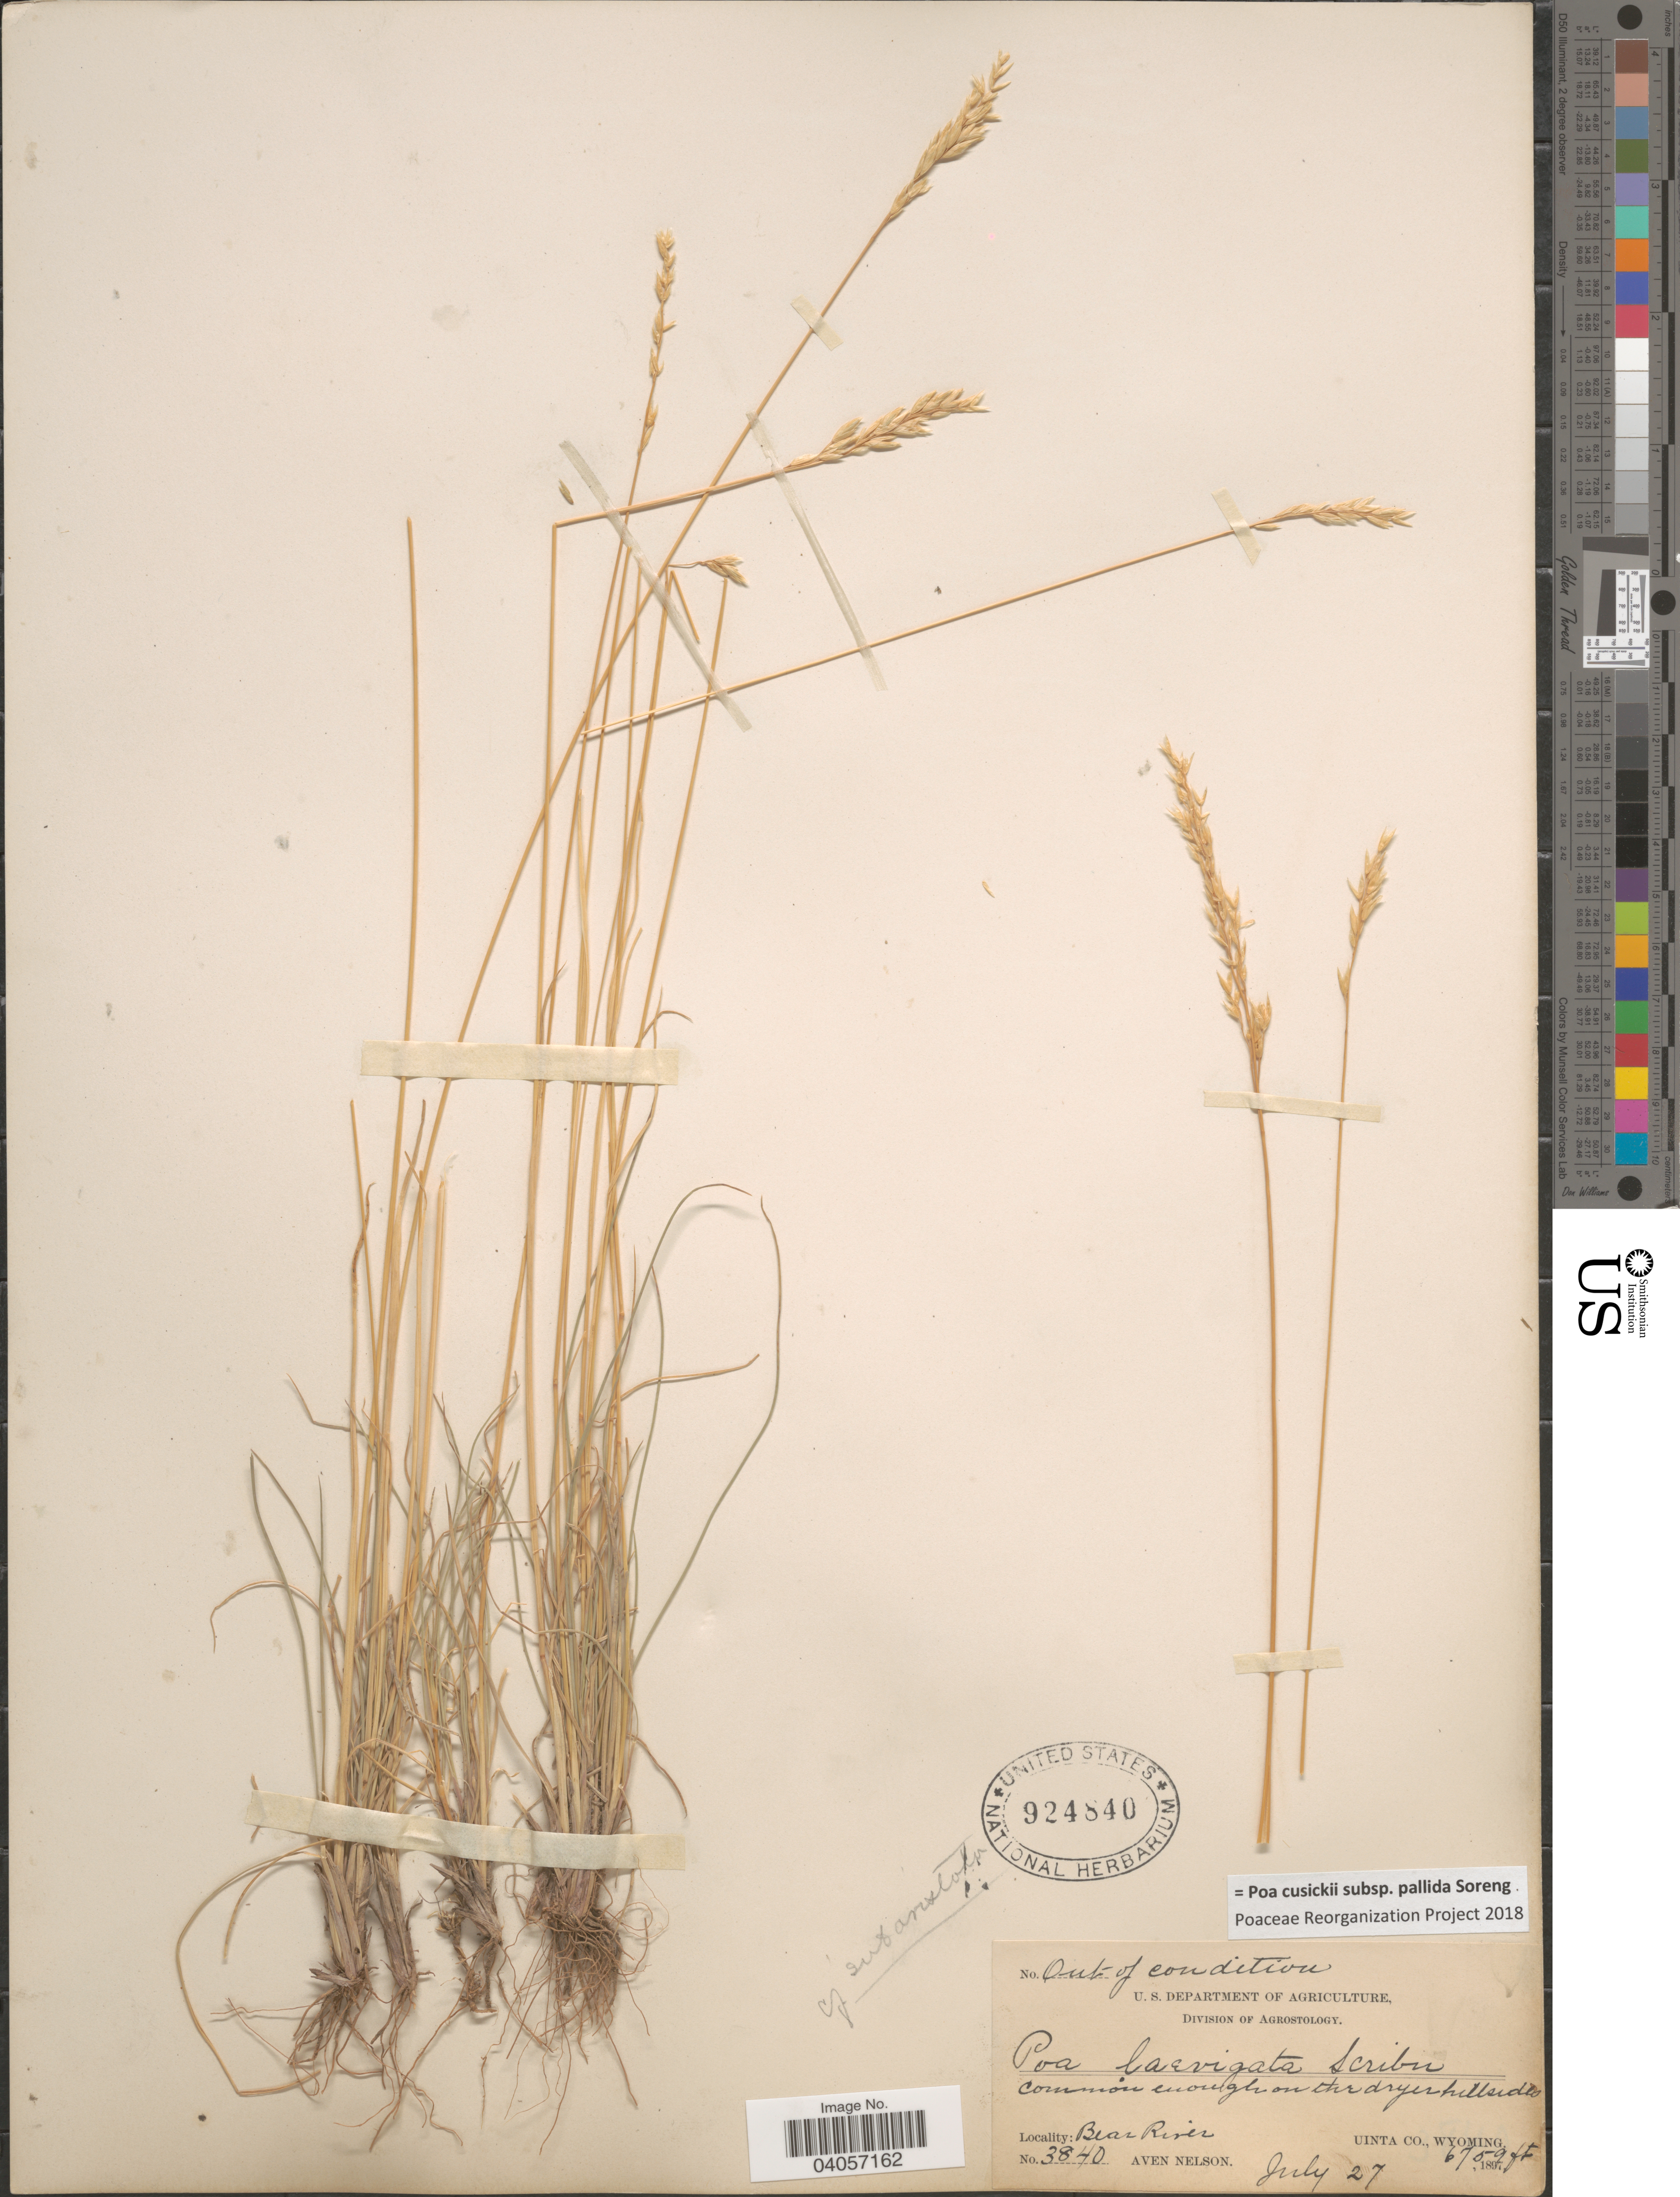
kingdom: Plantae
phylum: Tracheophyta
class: Liliopsida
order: Poales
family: Poaceae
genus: Poa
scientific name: Poa cusickii subsp. pallida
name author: Soreng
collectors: A. Nelson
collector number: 3840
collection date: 1897-07-27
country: United States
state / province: Wyoming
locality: Bear River. Uinta Co.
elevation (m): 2060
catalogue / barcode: US 924840